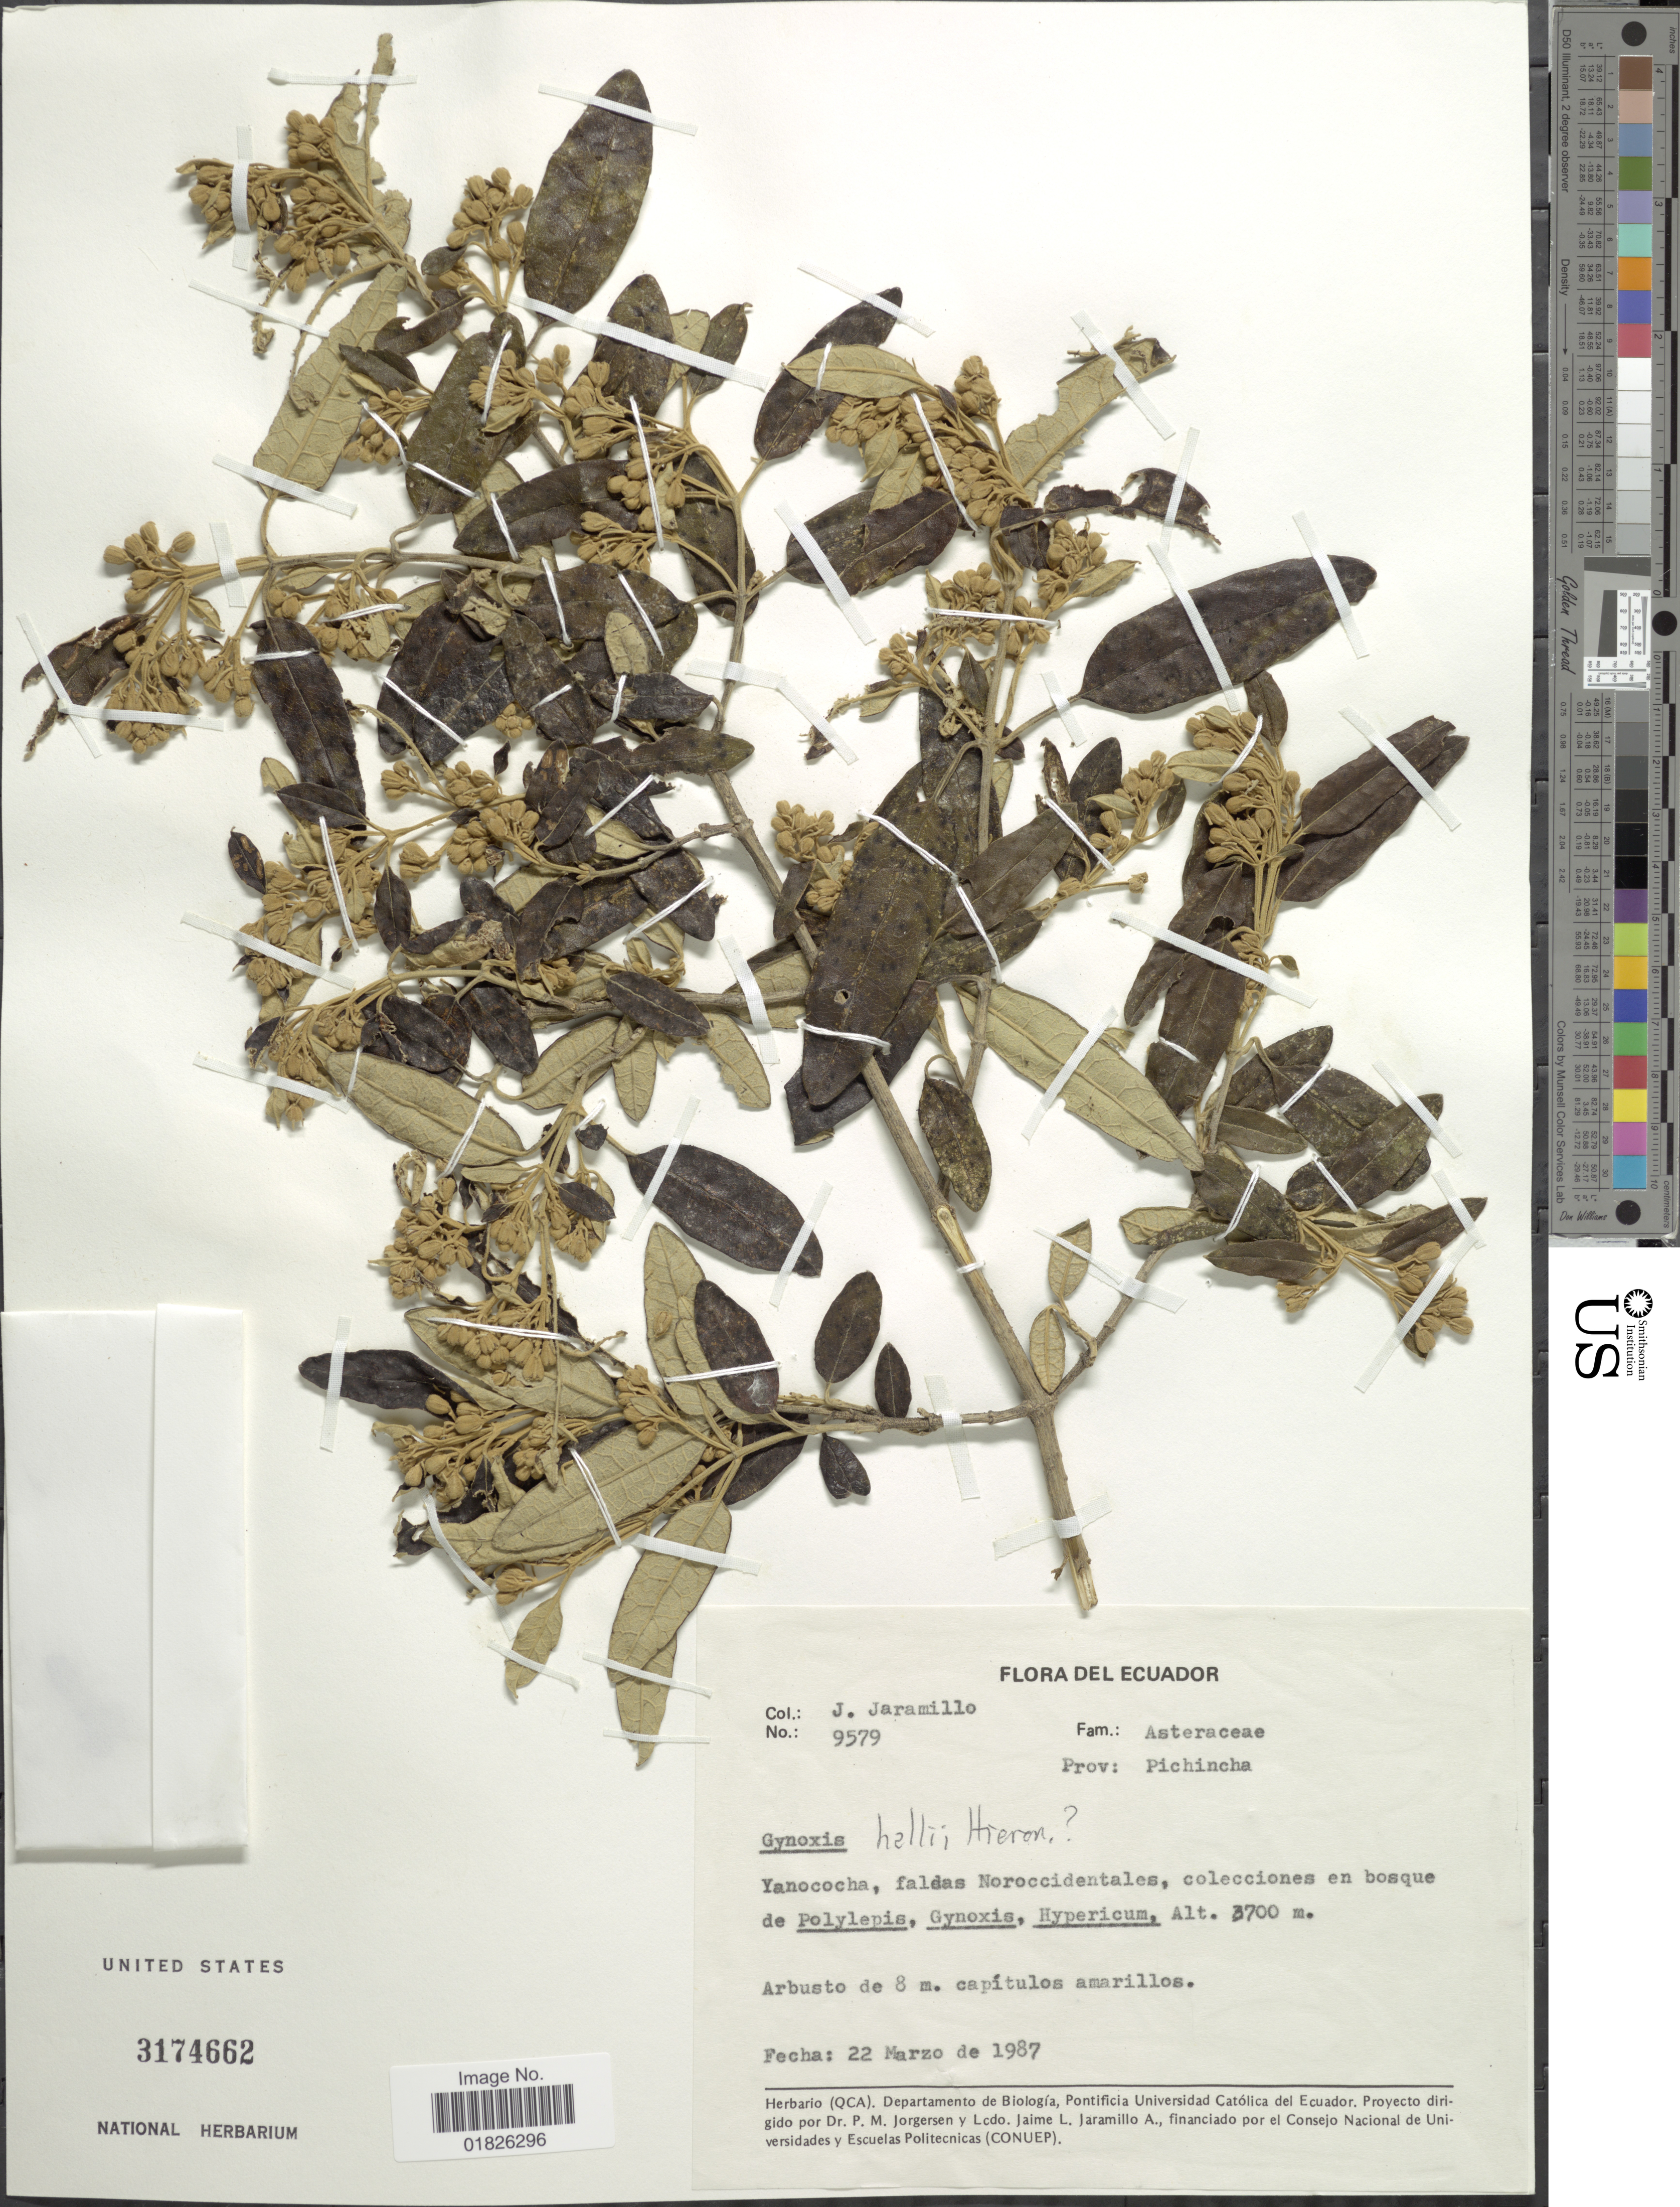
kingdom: Plantae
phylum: Tracheophyta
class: Magnoliopsida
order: Asterales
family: Asteraceae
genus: Gynoxys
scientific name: Gynoxys hallii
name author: Cass.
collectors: J. Jaramillo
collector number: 9579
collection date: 1987-03-22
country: Ecuador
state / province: Pichincha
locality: Yanococha, faldas Noroccidentales, en bosque.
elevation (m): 3700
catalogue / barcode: US 3174662